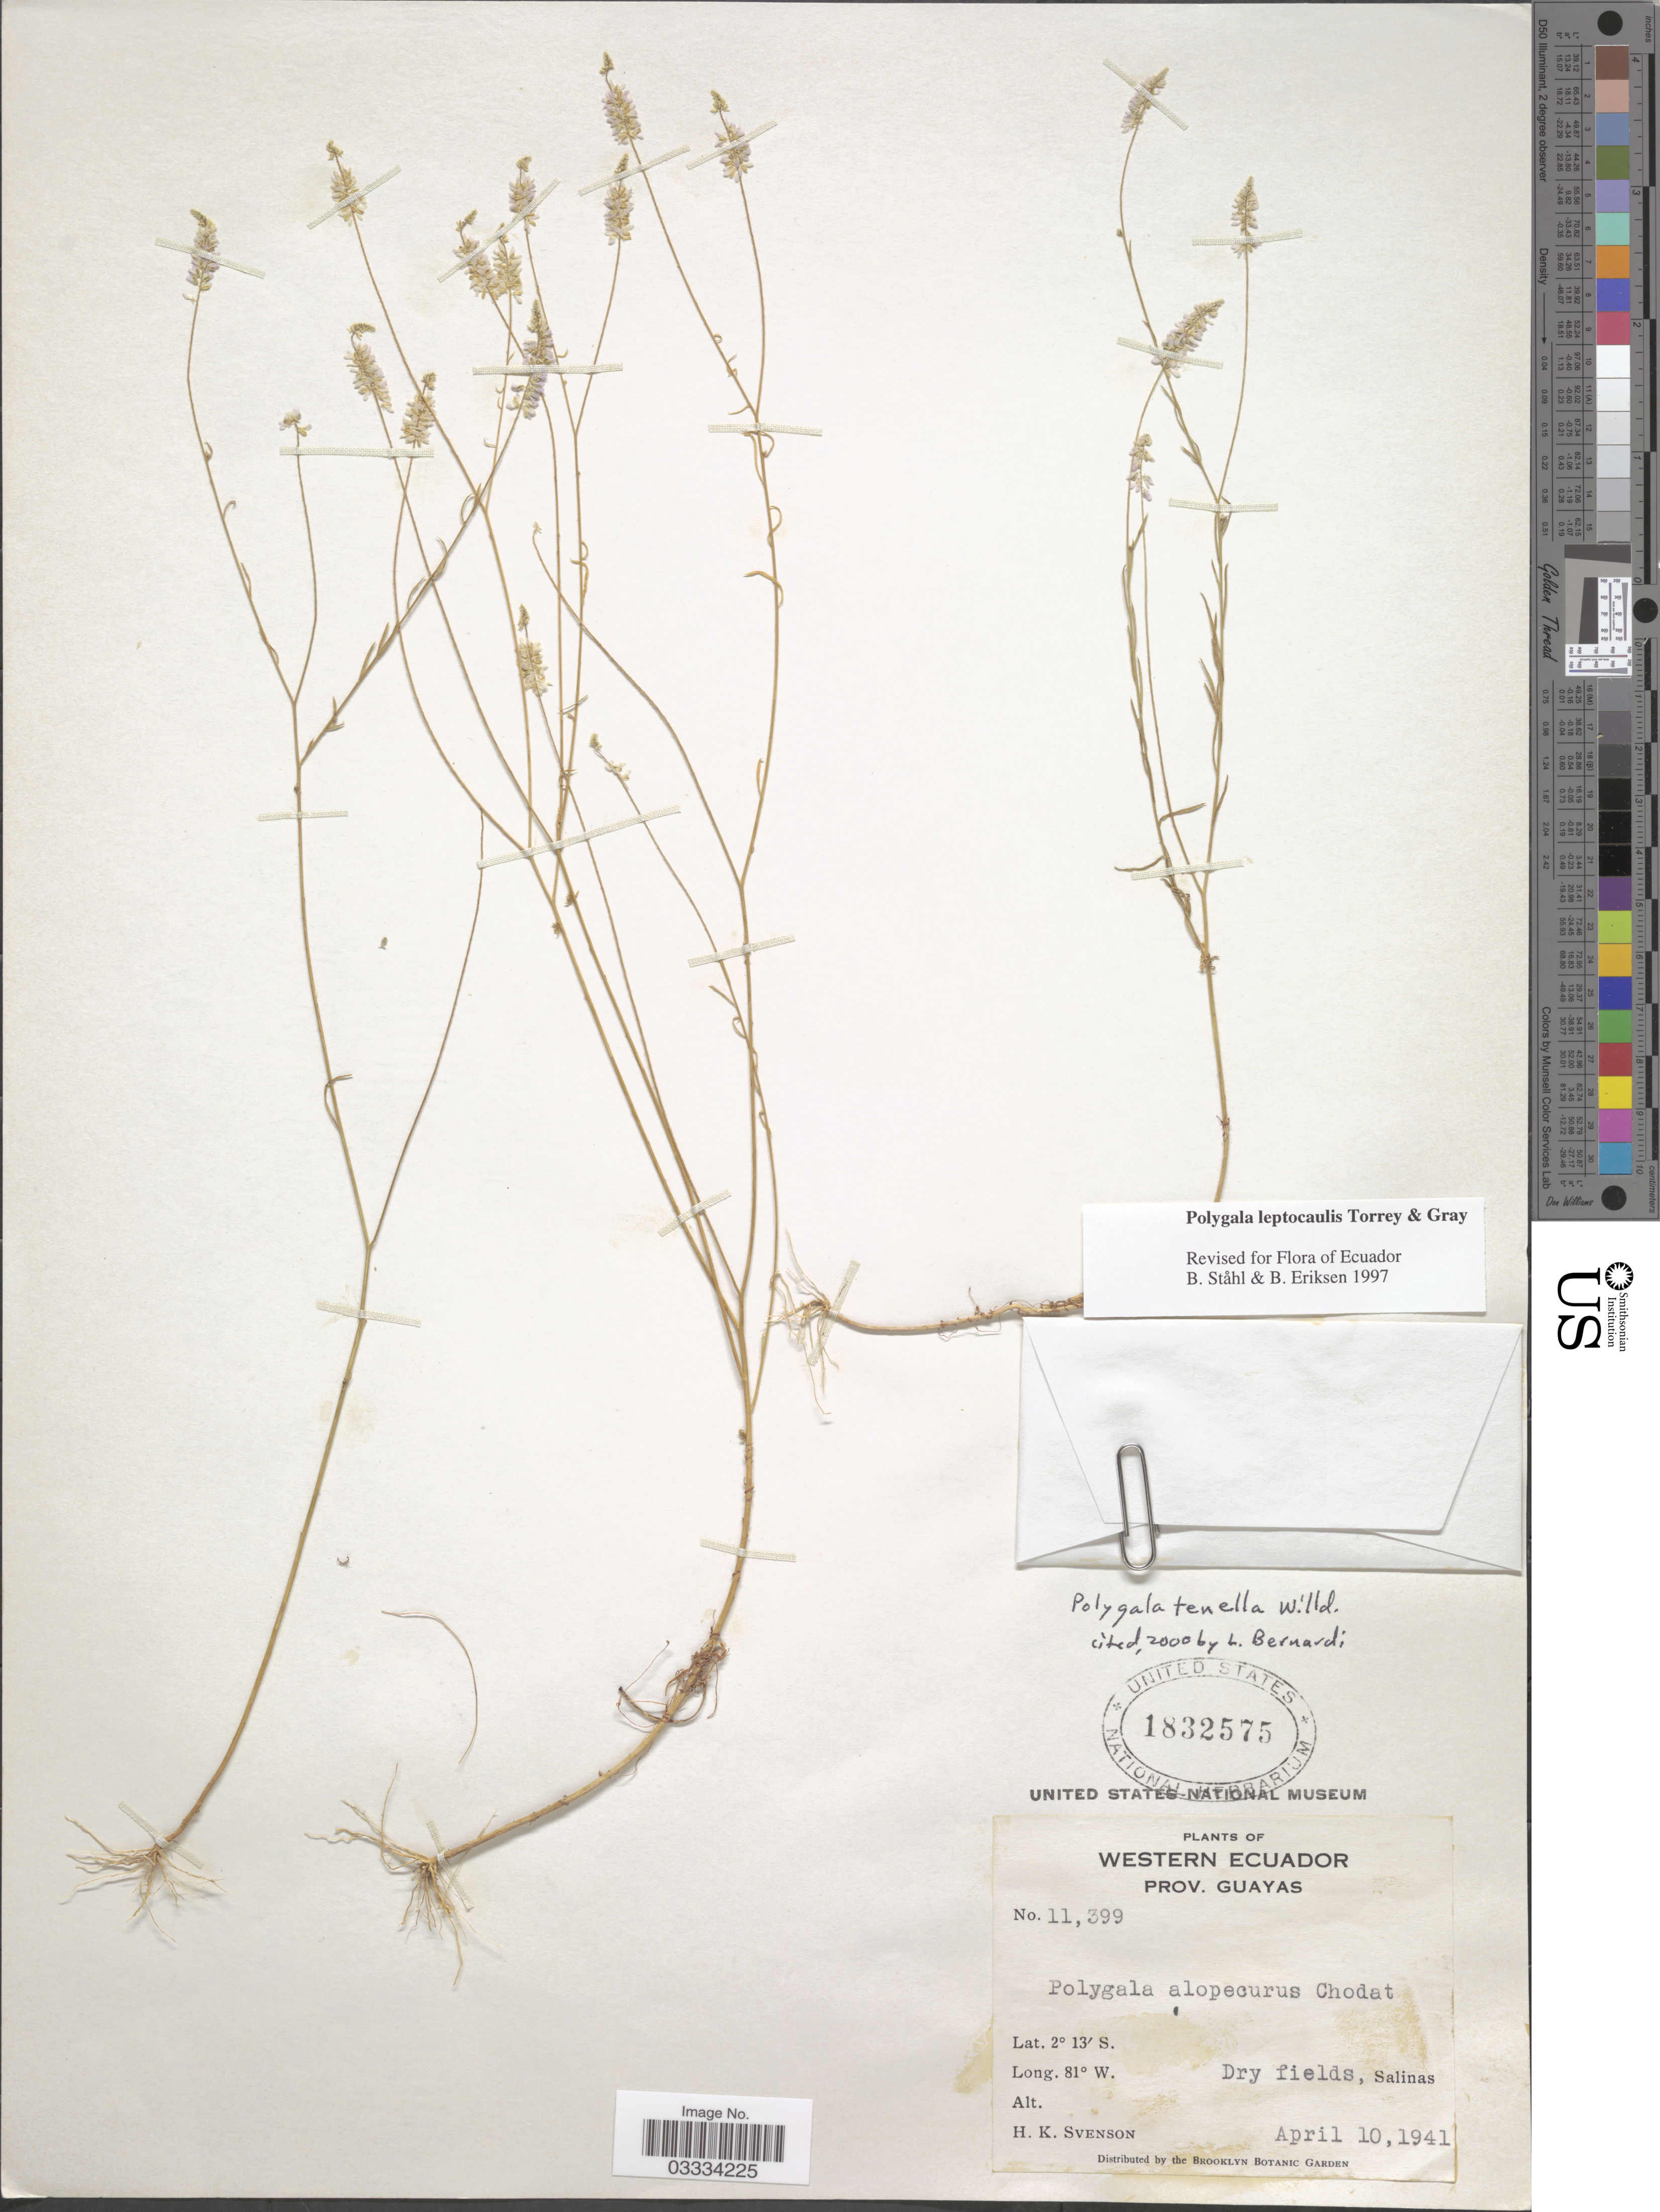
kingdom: Plantae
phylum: Tracheophyta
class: Magnoliopsida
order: Fabales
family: Polygalaceae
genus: Polygala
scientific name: Polygala tenella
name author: Willd.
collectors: H. K. Svenson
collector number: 11399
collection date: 1941-04-10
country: Ecuador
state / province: Guayas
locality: Western Ecuador. Salinas.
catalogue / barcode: US 1832575